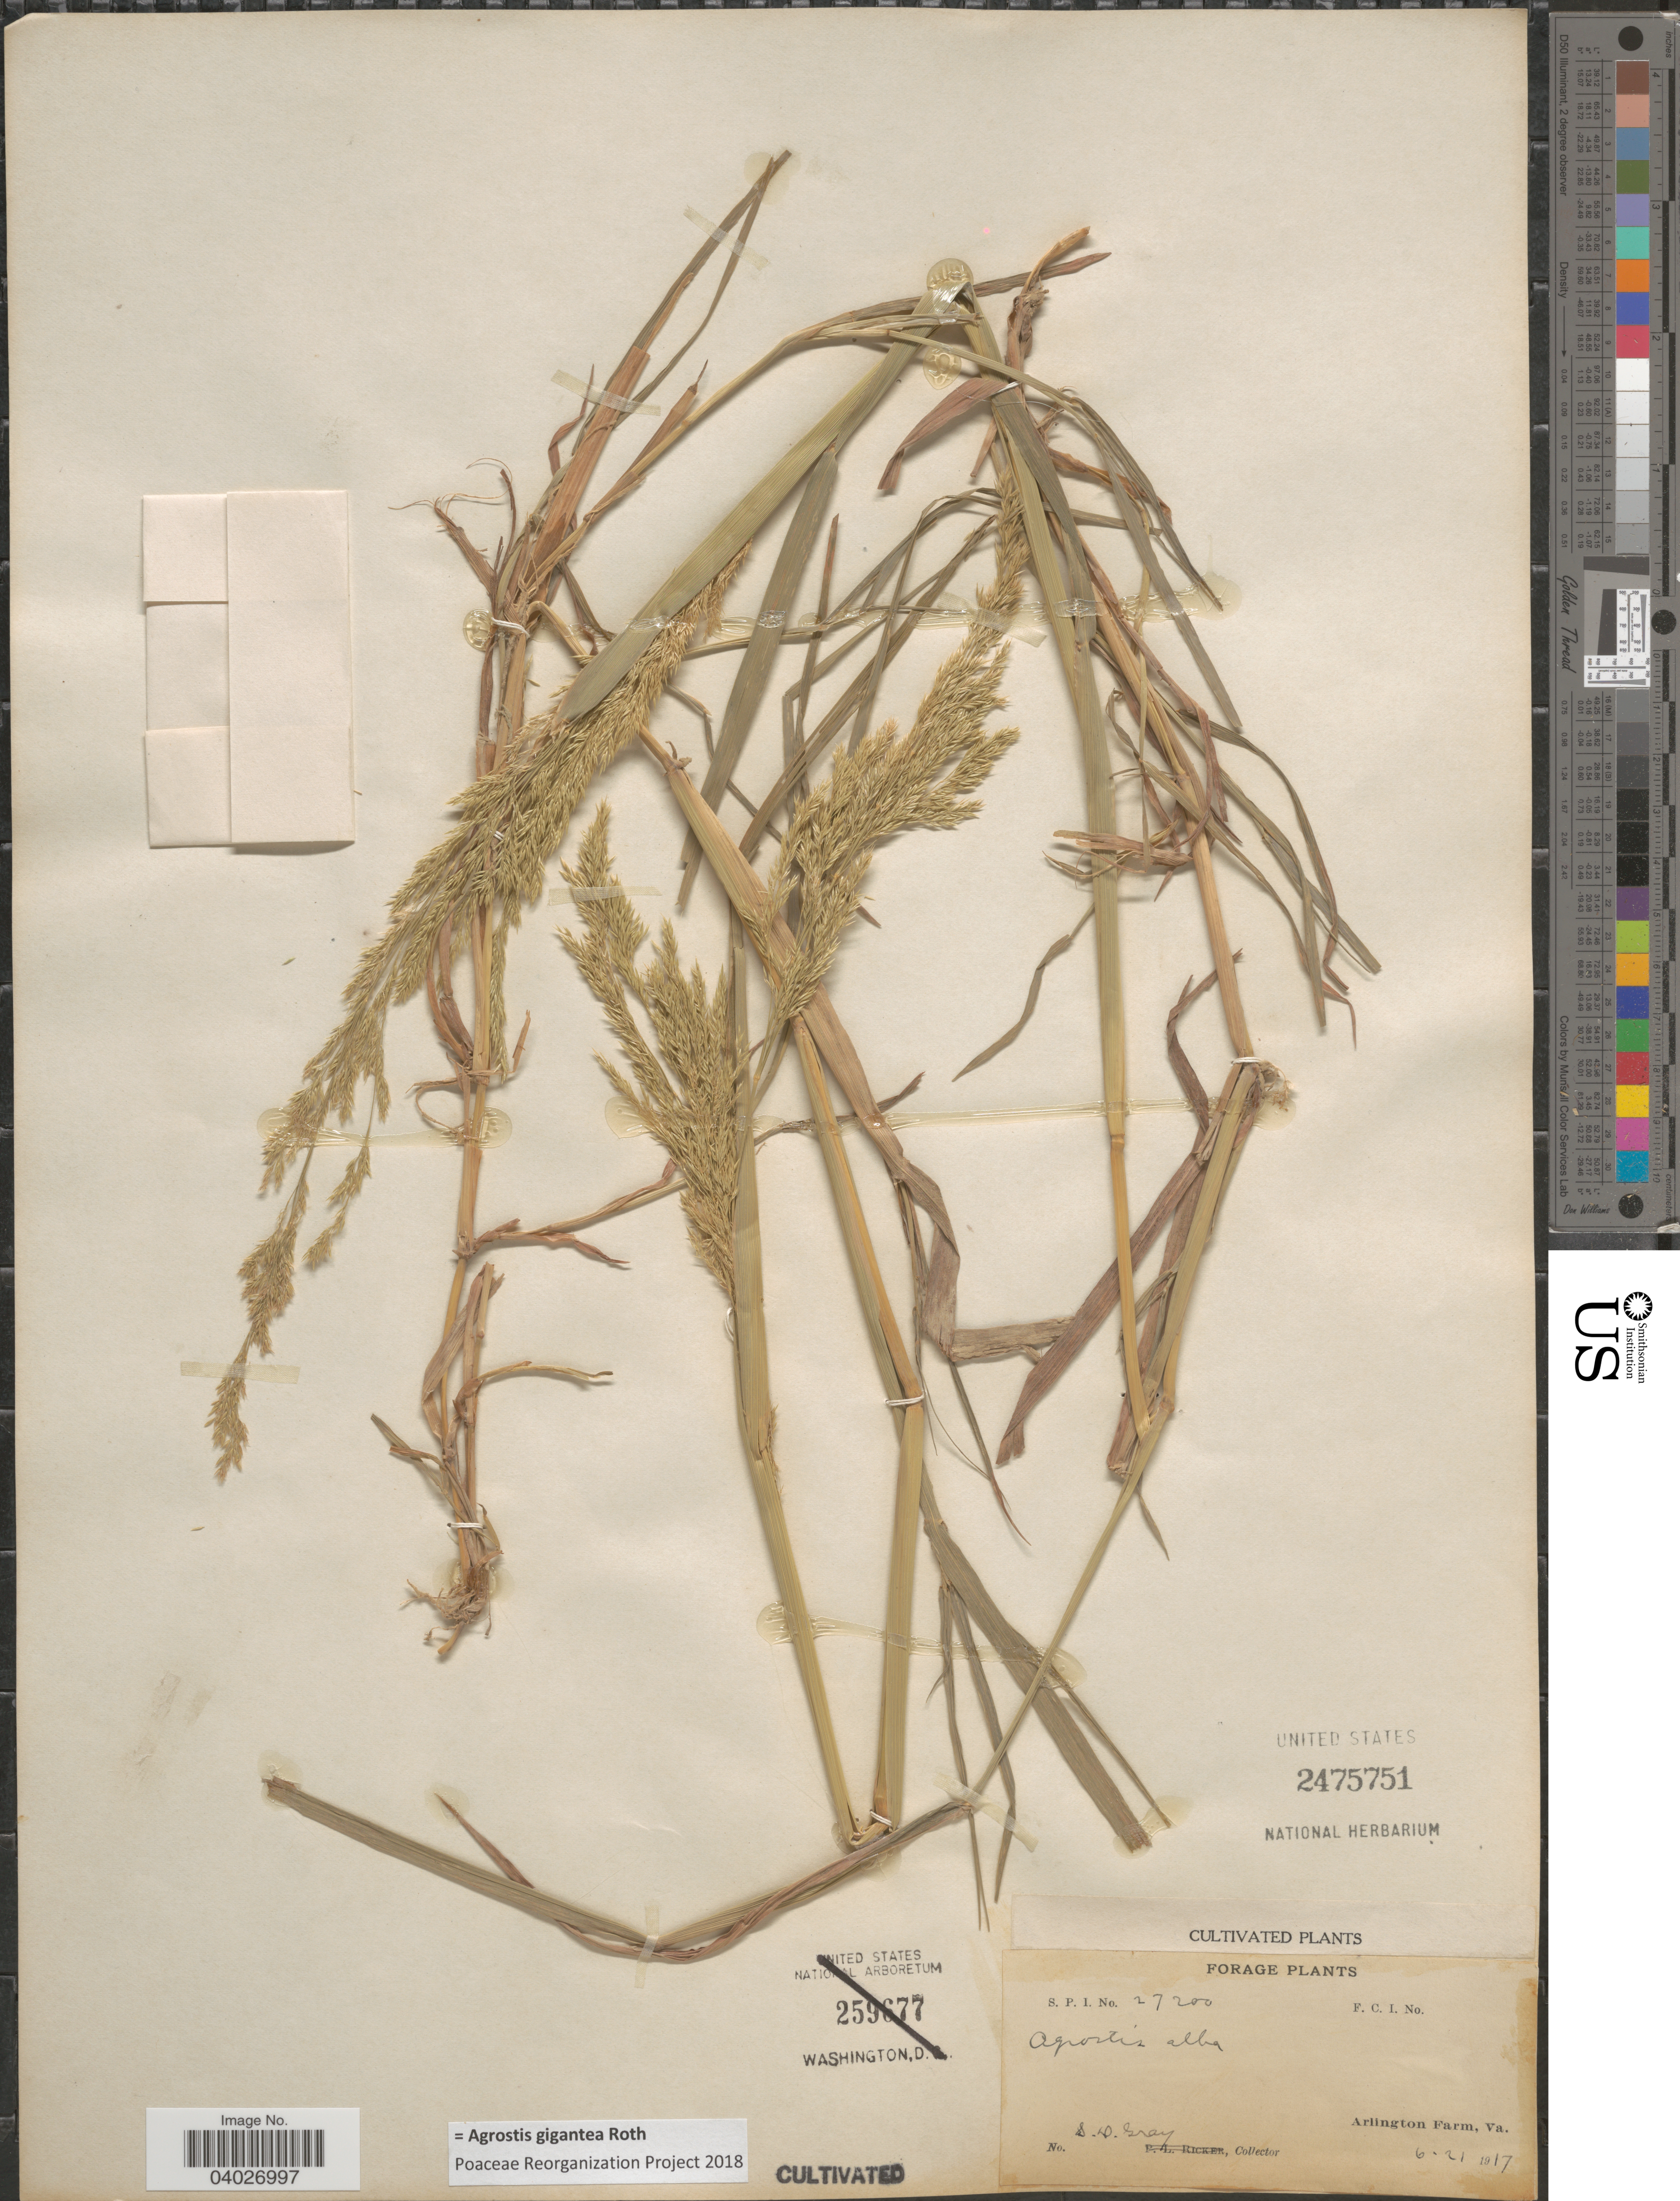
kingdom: Plantae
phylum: Tracheophyta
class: Liliopsida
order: Poales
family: Poaceae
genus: Agrostis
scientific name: Agrostis gigantea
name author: Roth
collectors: S. D. Gray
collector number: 27200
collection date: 1917-06-21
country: United States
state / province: Virginia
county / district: Arlington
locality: Arlington Farm.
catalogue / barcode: US 2475751